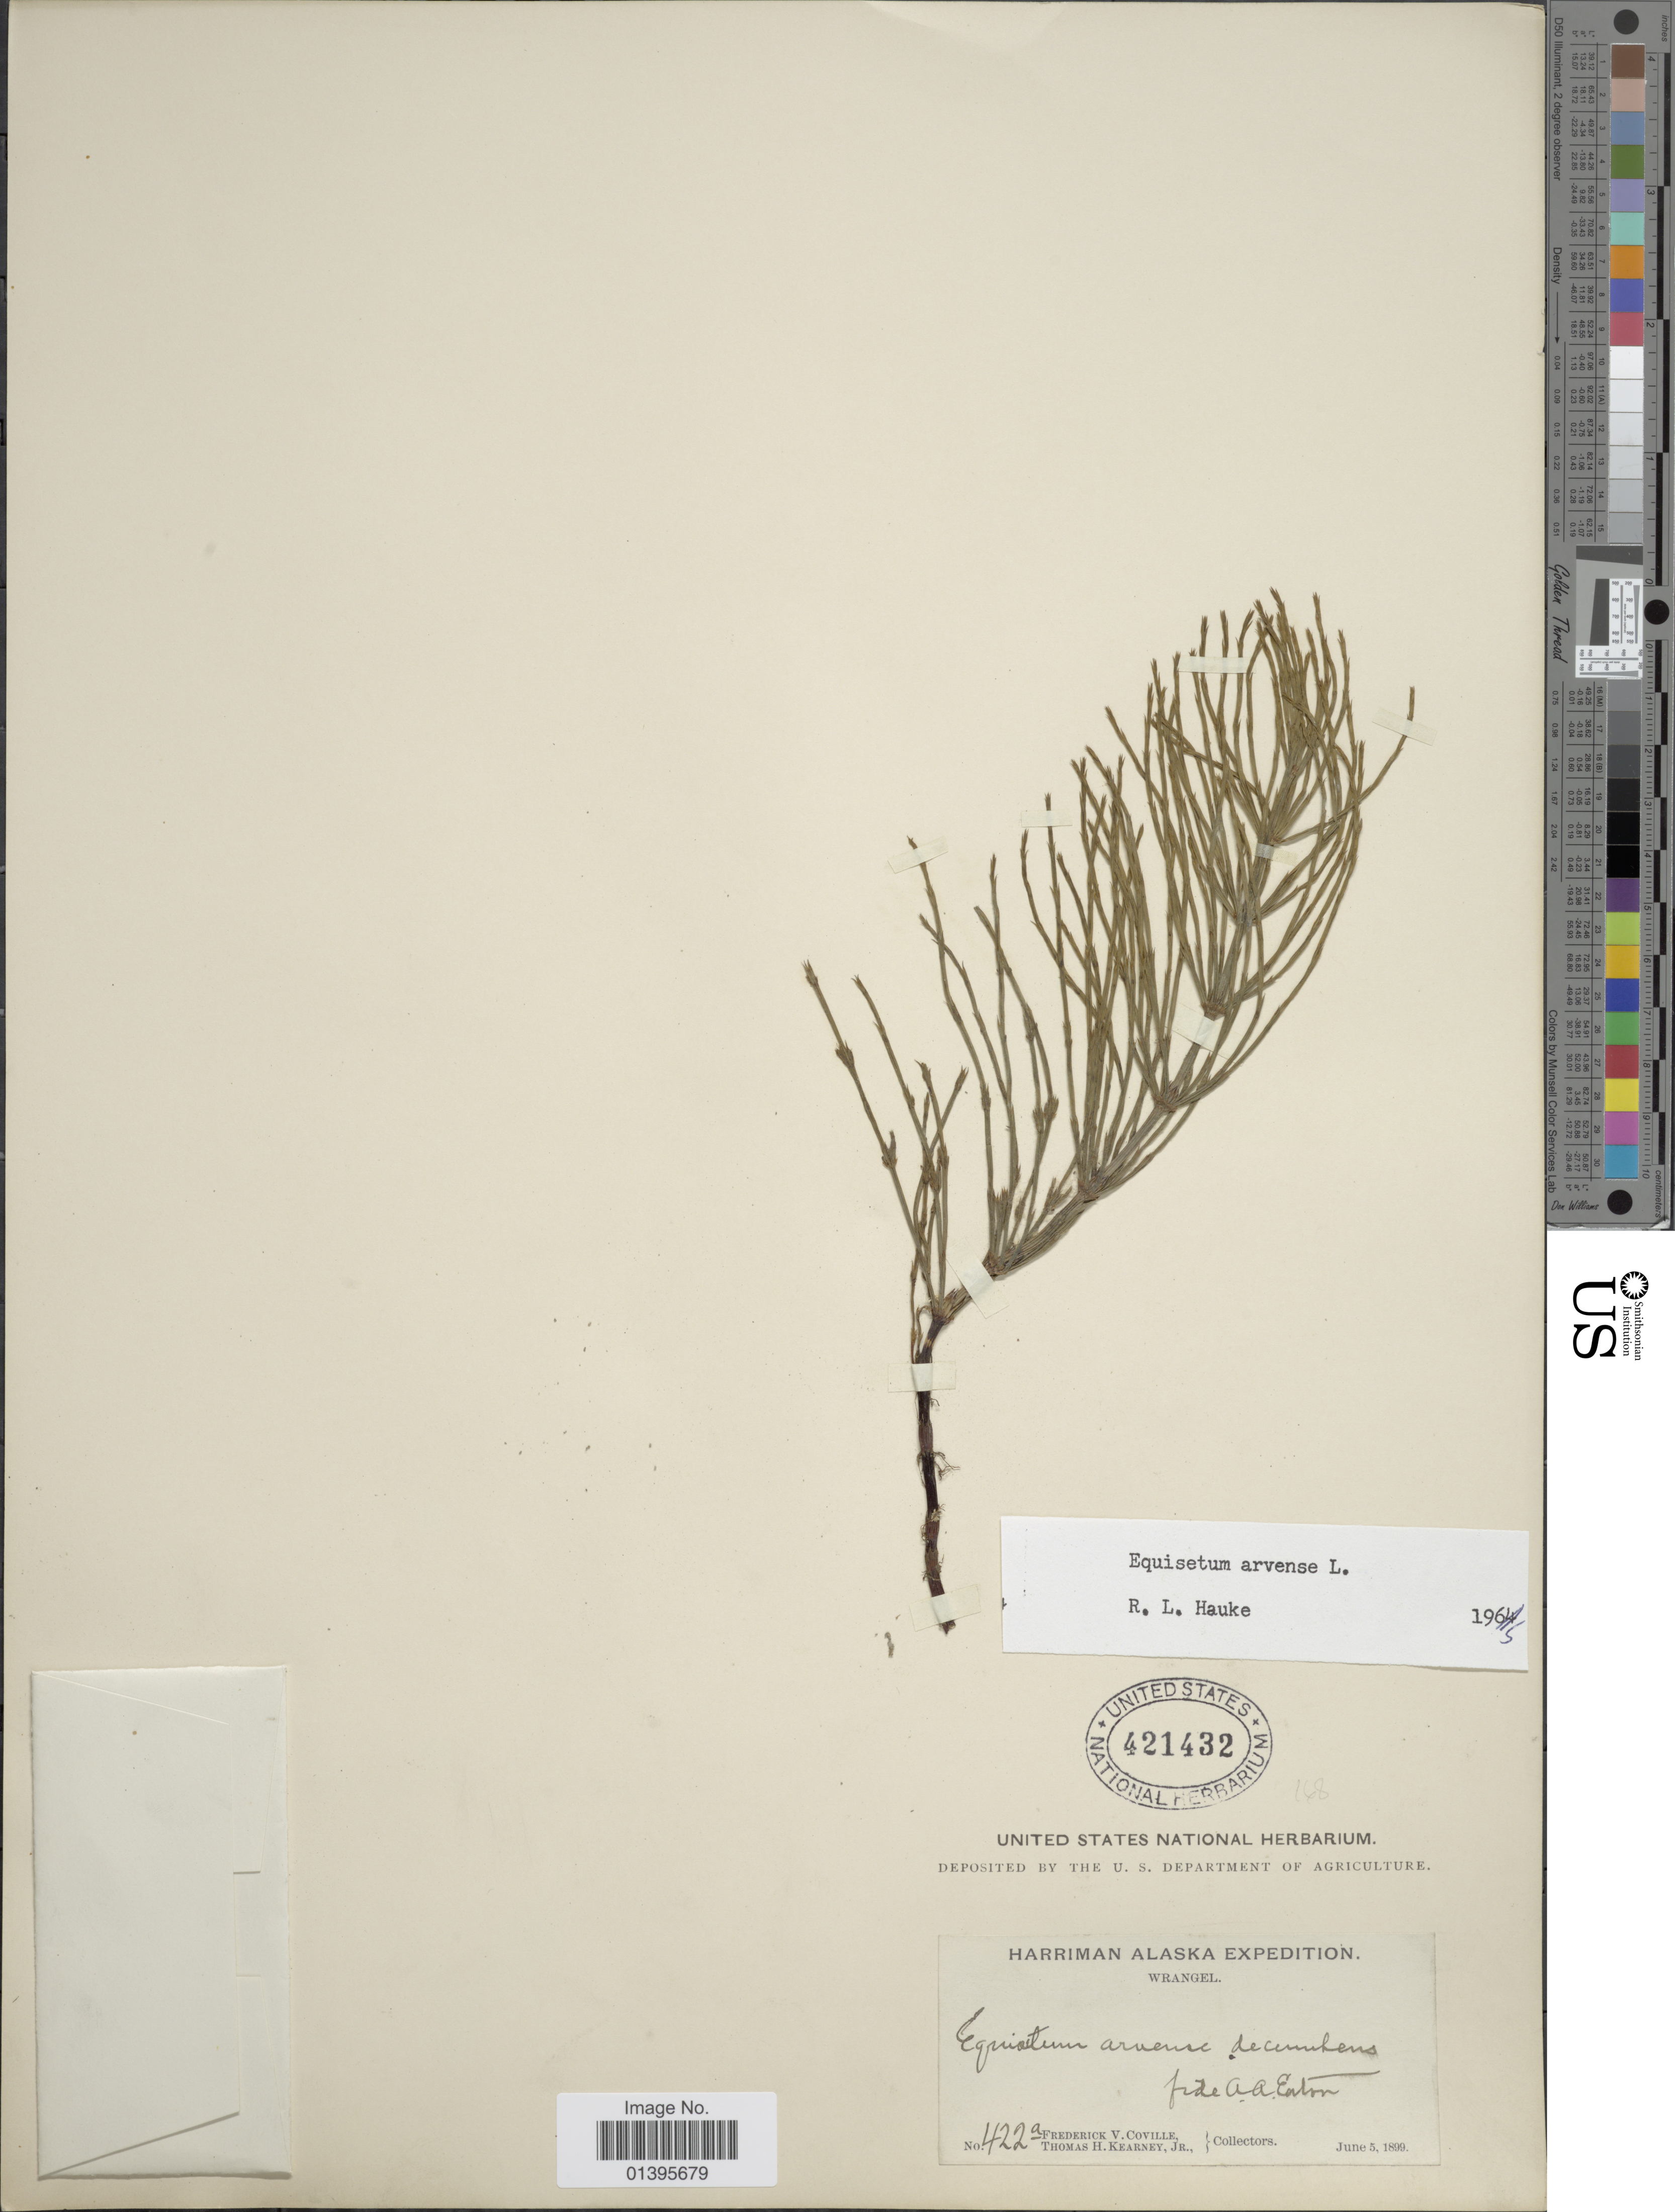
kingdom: Plantae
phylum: Tracheophyta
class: Polypodiopsida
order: Equisetales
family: Equisetaceae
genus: Equisetum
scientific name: Equisetum arvense var. decumbens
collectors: F. V. Coville & T. H. Kearney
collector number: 422a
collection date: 1899-06-05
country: United States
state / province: Alaska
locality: Wrangell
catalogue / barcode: US 421432